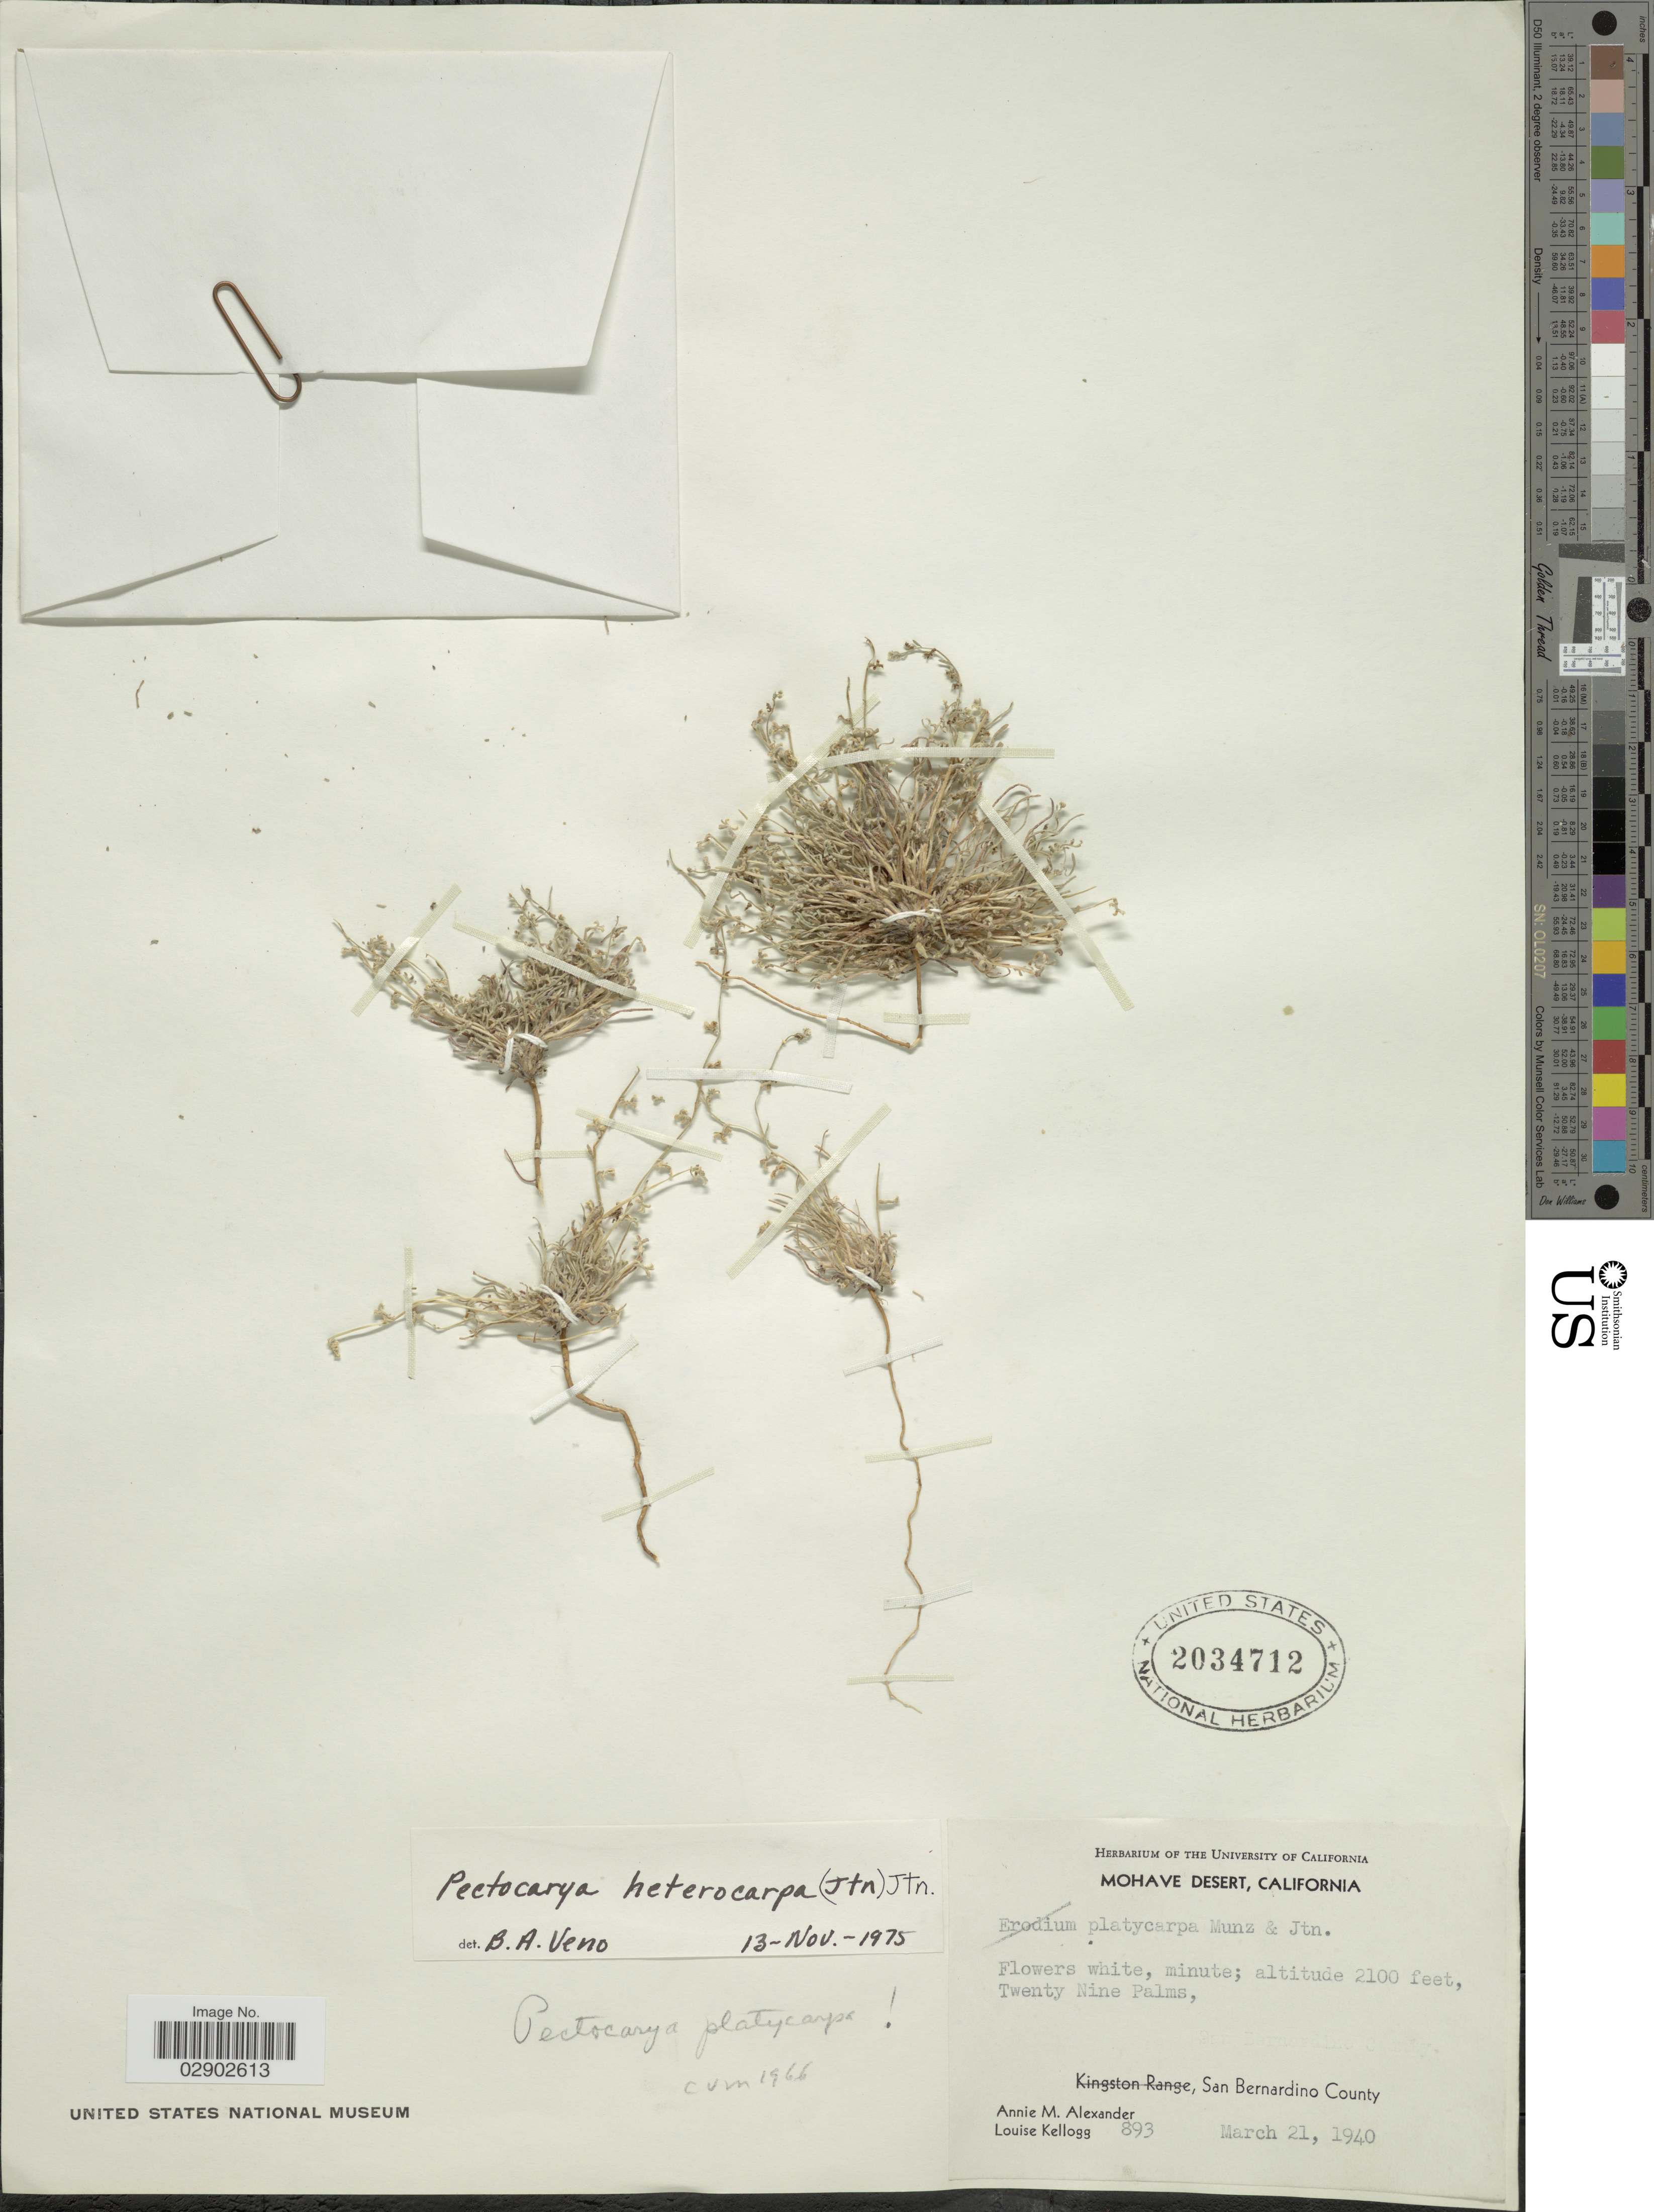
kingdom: Plantae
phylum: Tracheophyta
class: Magnoliopsida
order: Boraginales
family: Boraginaceae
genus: Pectocarya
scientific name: Pectocarya heterocarpa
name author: (I.M. Johnst.) I.M. Johnst.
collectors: A. M. Alexander & L. Kellogg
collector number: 893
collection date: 1940-03-21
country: United States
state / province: California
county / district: San Bernardino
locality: Mohave Desert, Twenty Nine Palms, San Bernardino County.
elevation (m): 640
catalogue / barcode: US 2034712